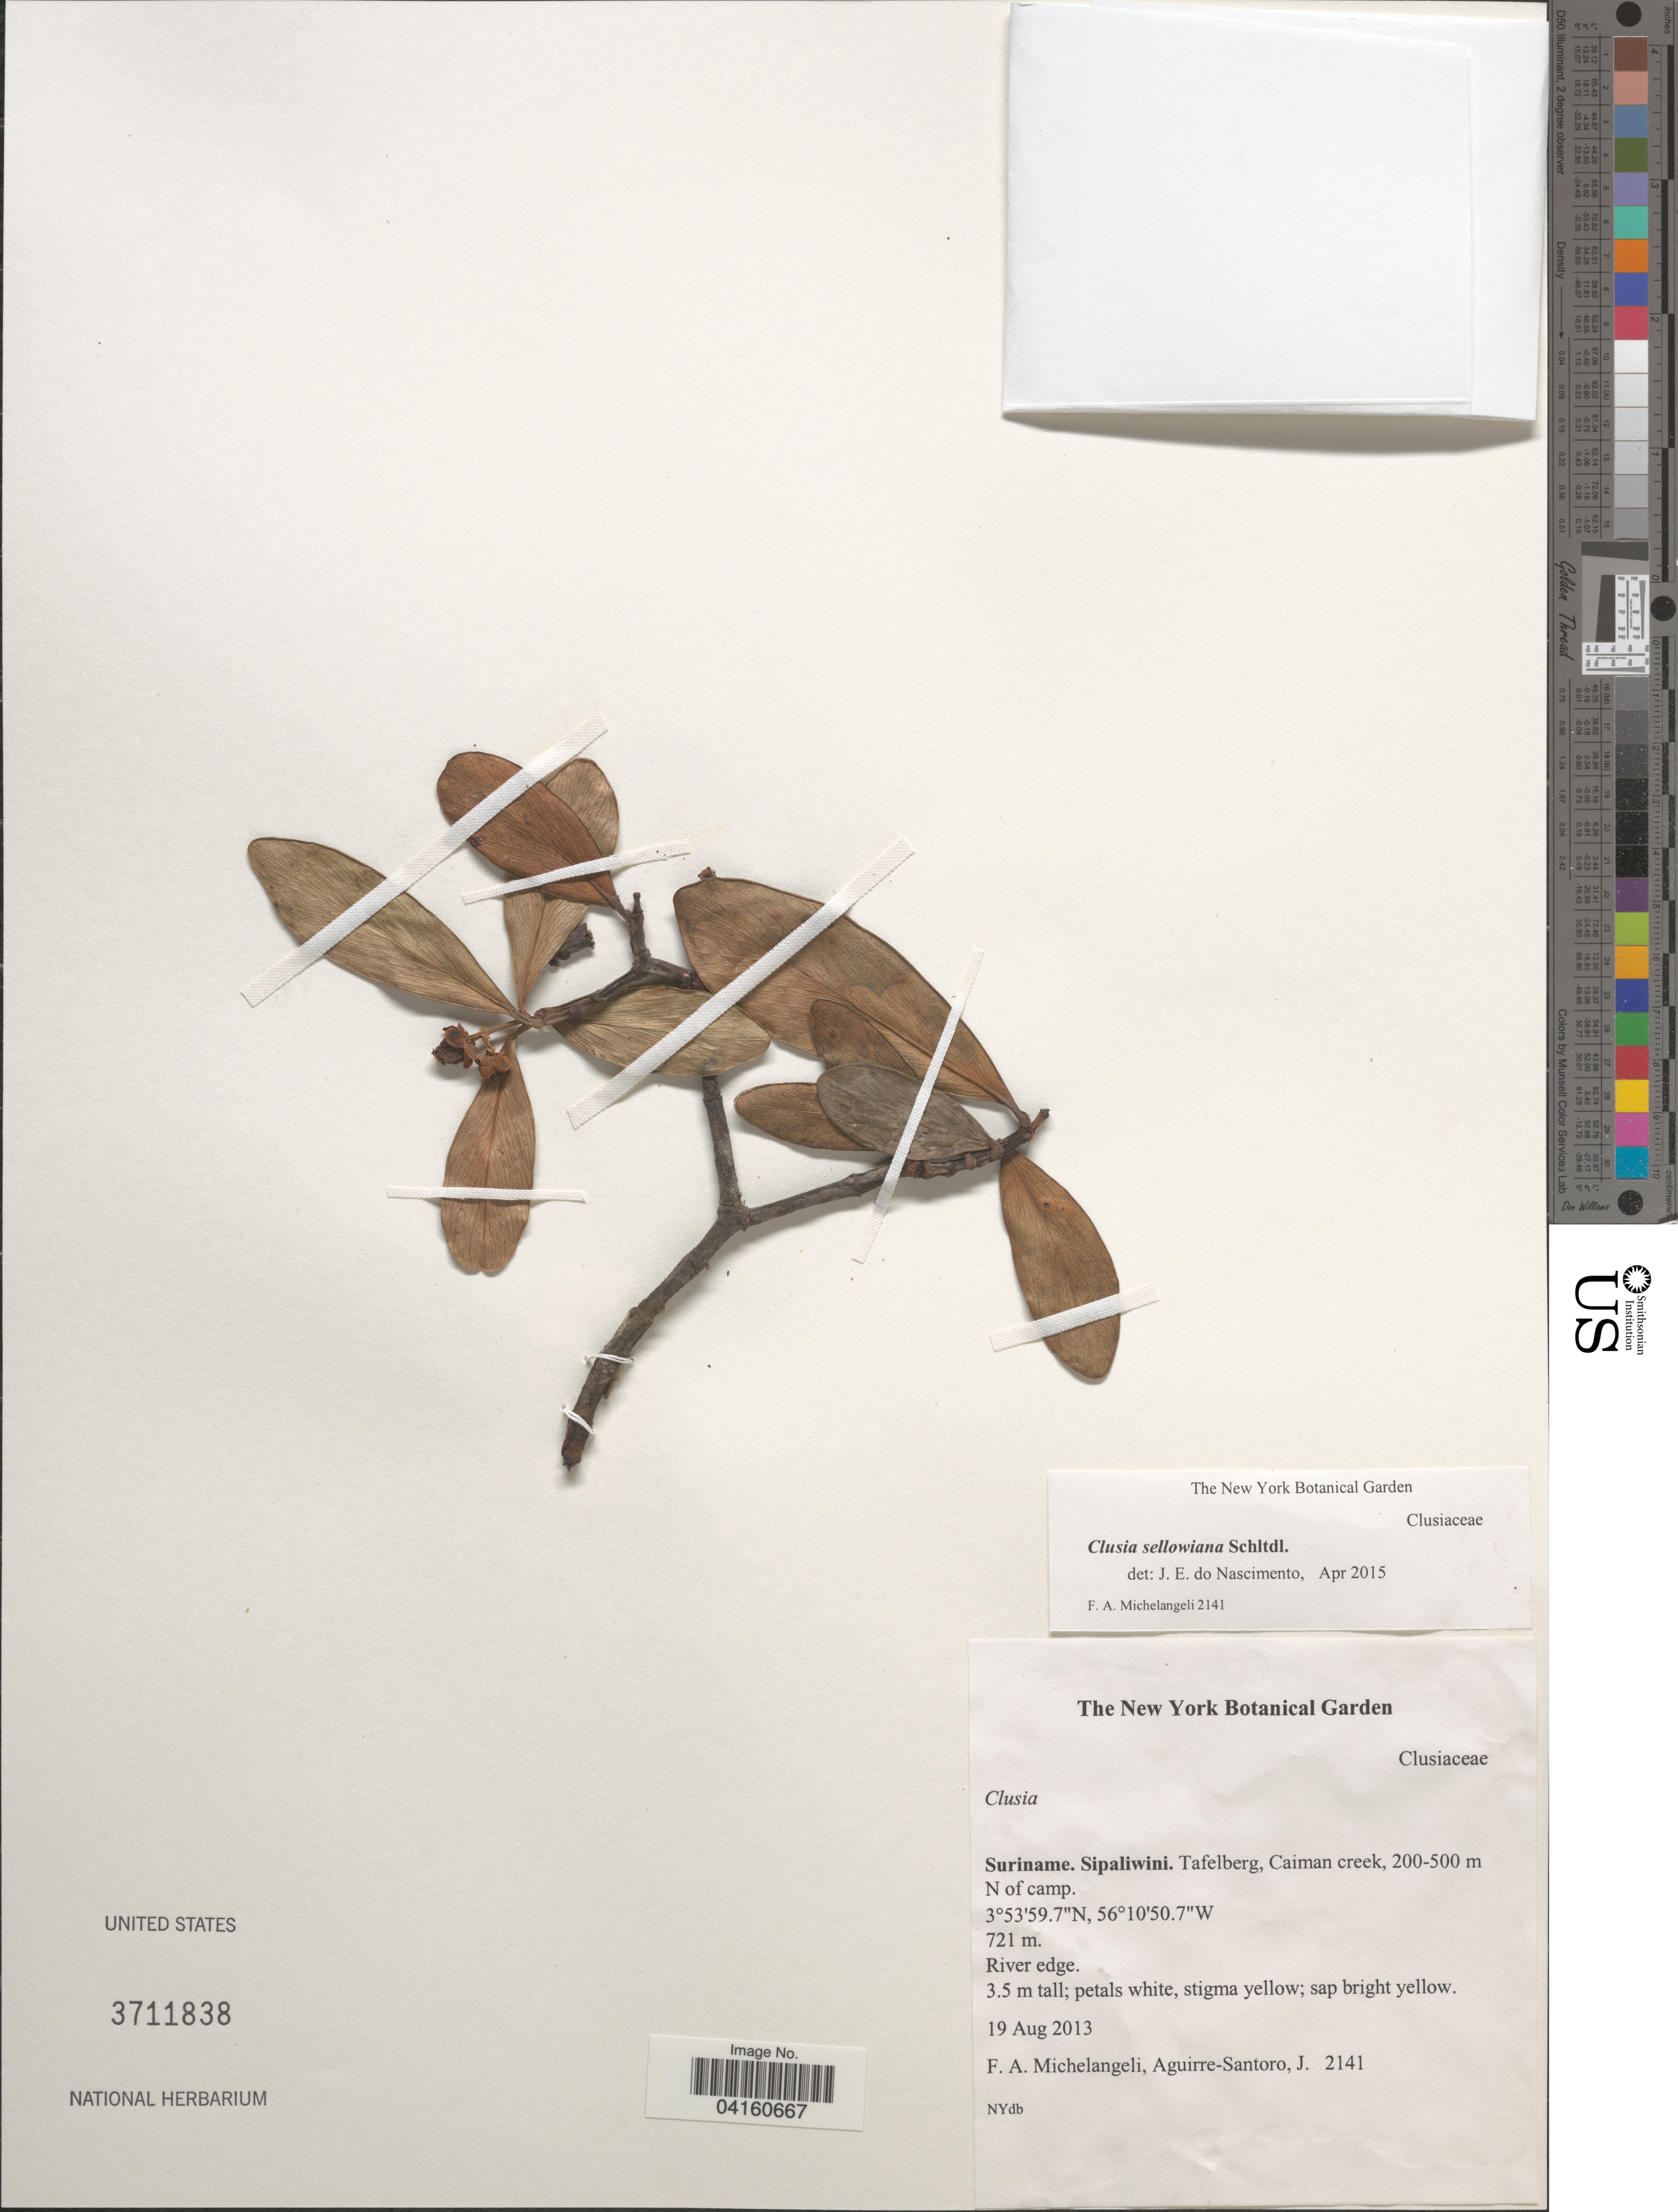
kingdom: Plantae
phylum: Tracheophyta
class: Magnoliopsida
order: Malpighiales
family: Clusiaceae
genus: Clusia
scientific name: Clusia sellowiana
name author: Schltdl.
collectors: F. A. Michelangeli & J. Aguirre-Santoro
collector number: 2141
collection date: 2013-08-19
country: Suriname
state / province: Sipaliwini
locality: Tafelberg, Caiman creek, 200-500 m N of camp.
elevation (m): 721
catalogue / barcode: US 3711838